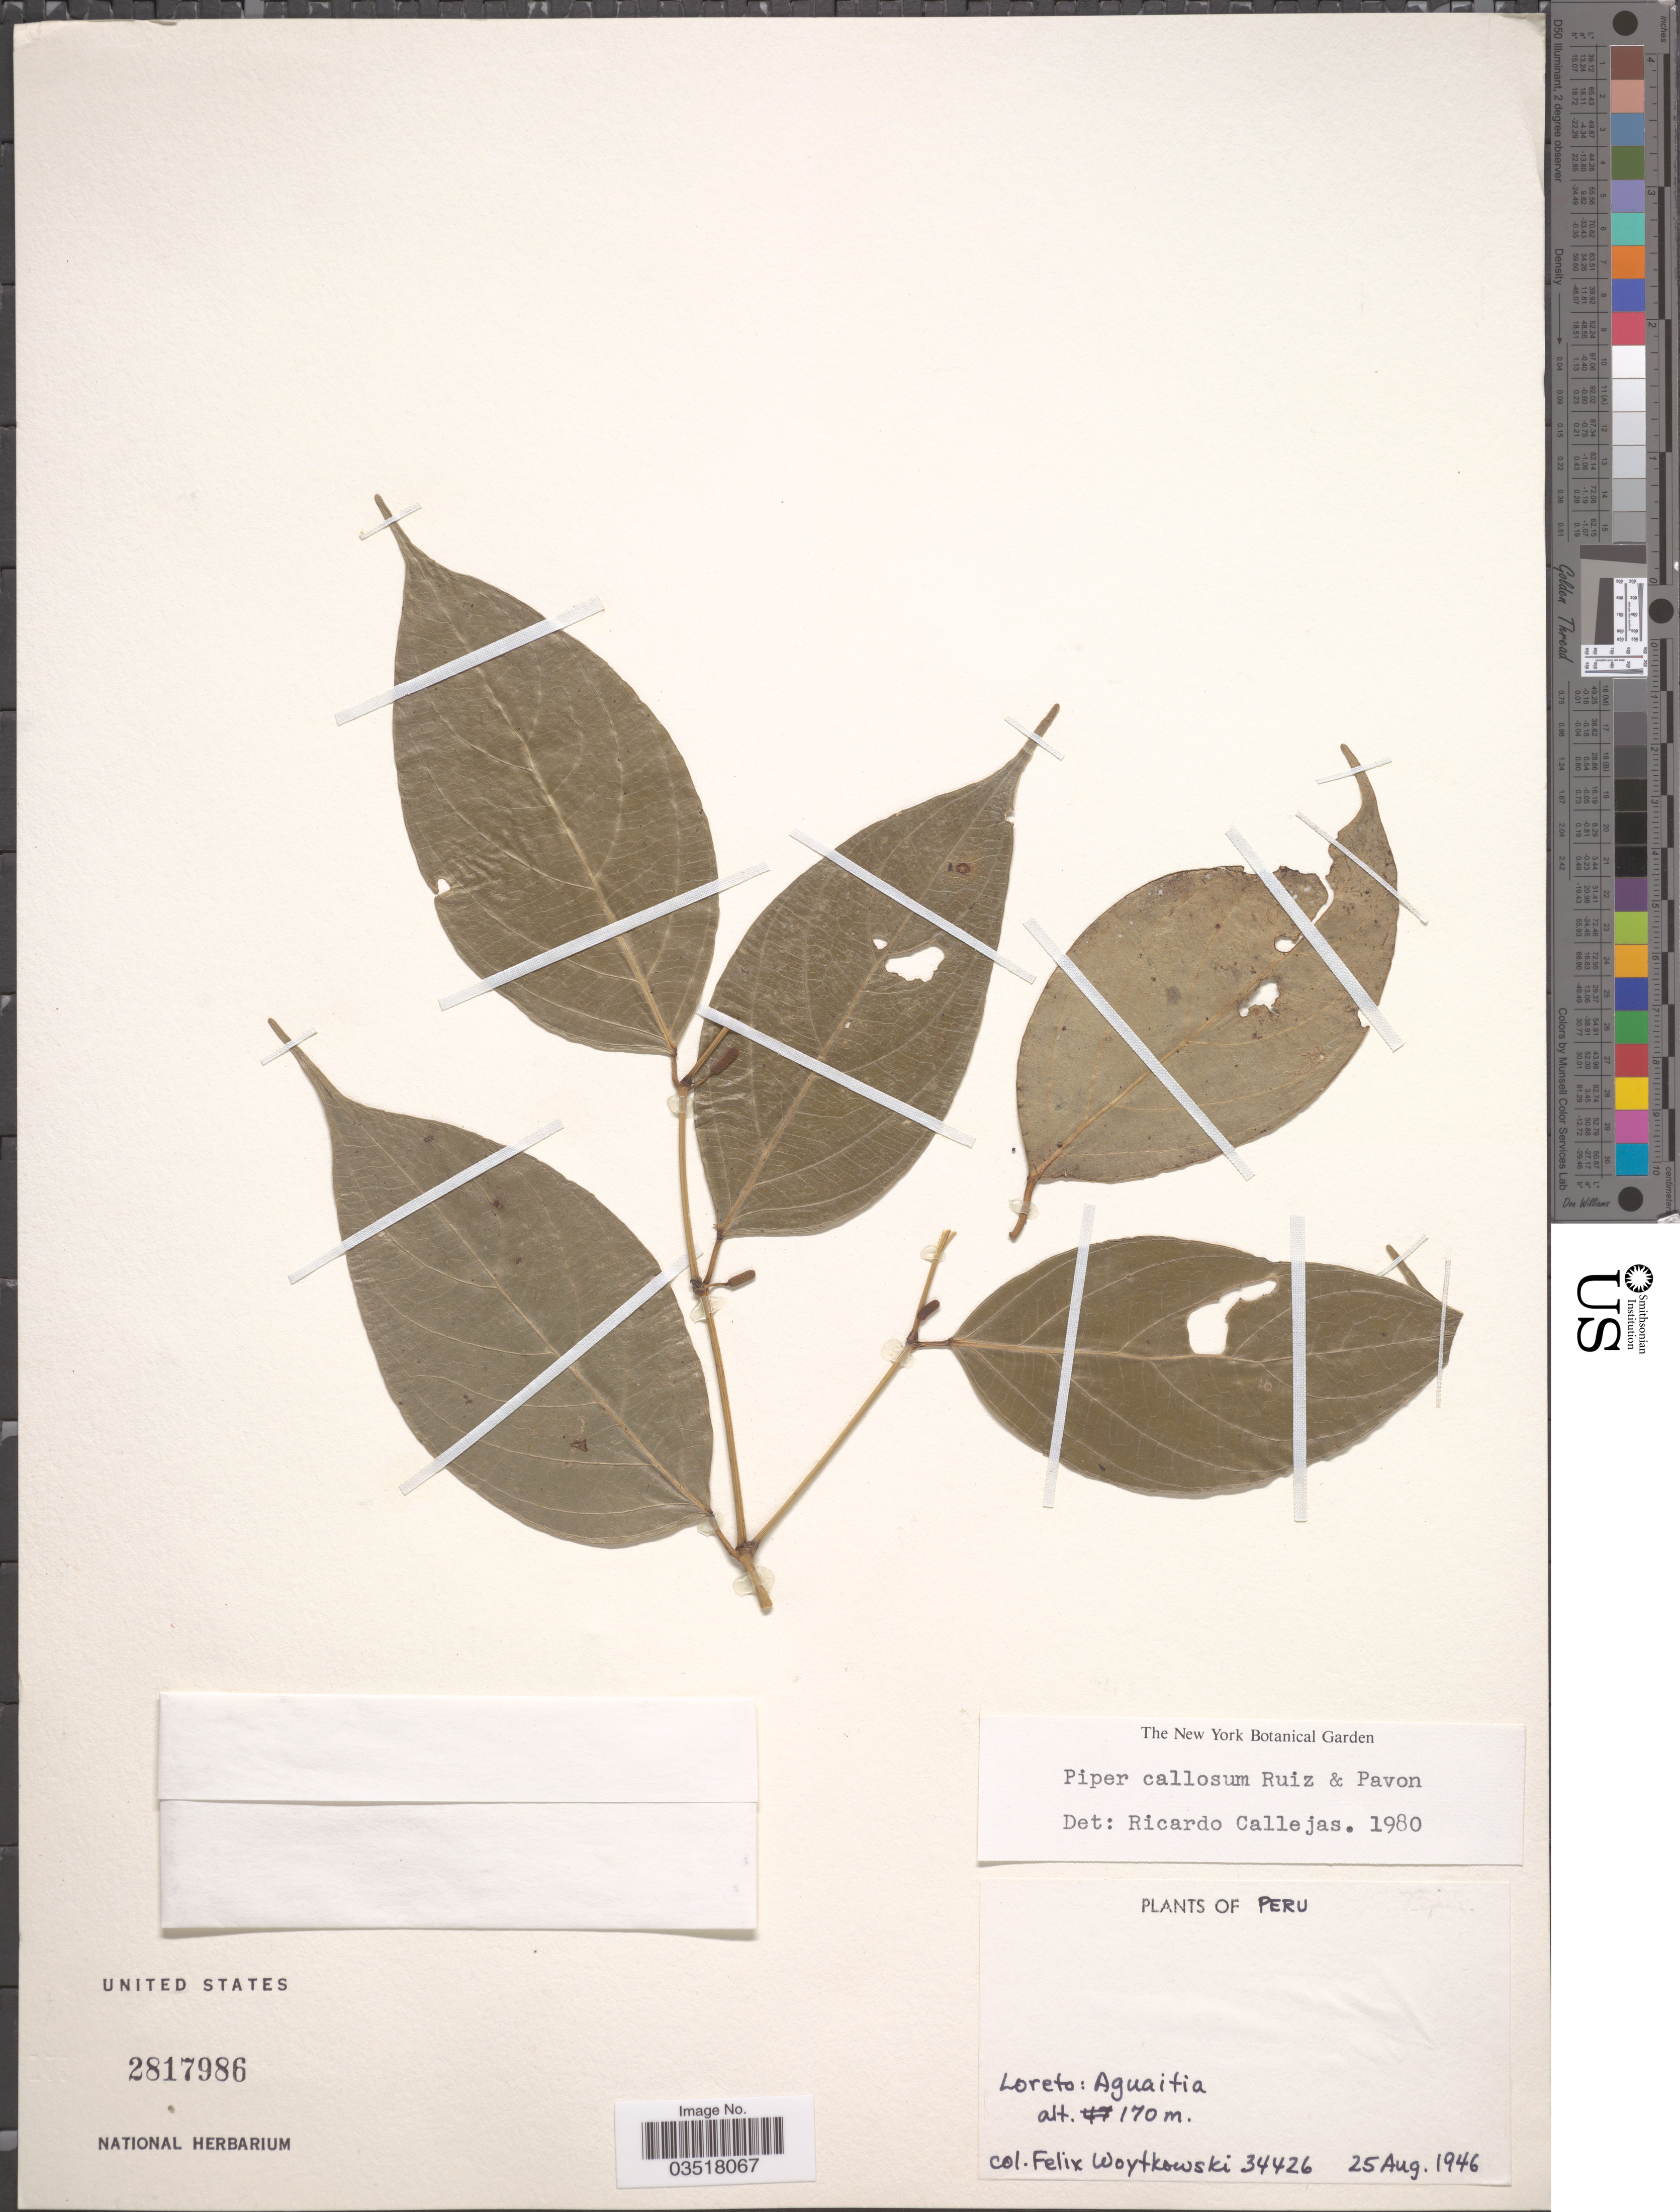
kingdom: Plantae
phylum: Tracheophyta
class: Magnoliopsida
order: Piperales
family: Piperaceae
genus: Piper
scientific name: Piper callosum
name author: Ruiz & Pav.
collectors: F. Woytkowski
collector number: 34426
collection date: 1946-08-25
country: Peru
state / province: Loreto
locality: Aguaitia.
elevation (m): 170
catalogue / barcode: US 2817986